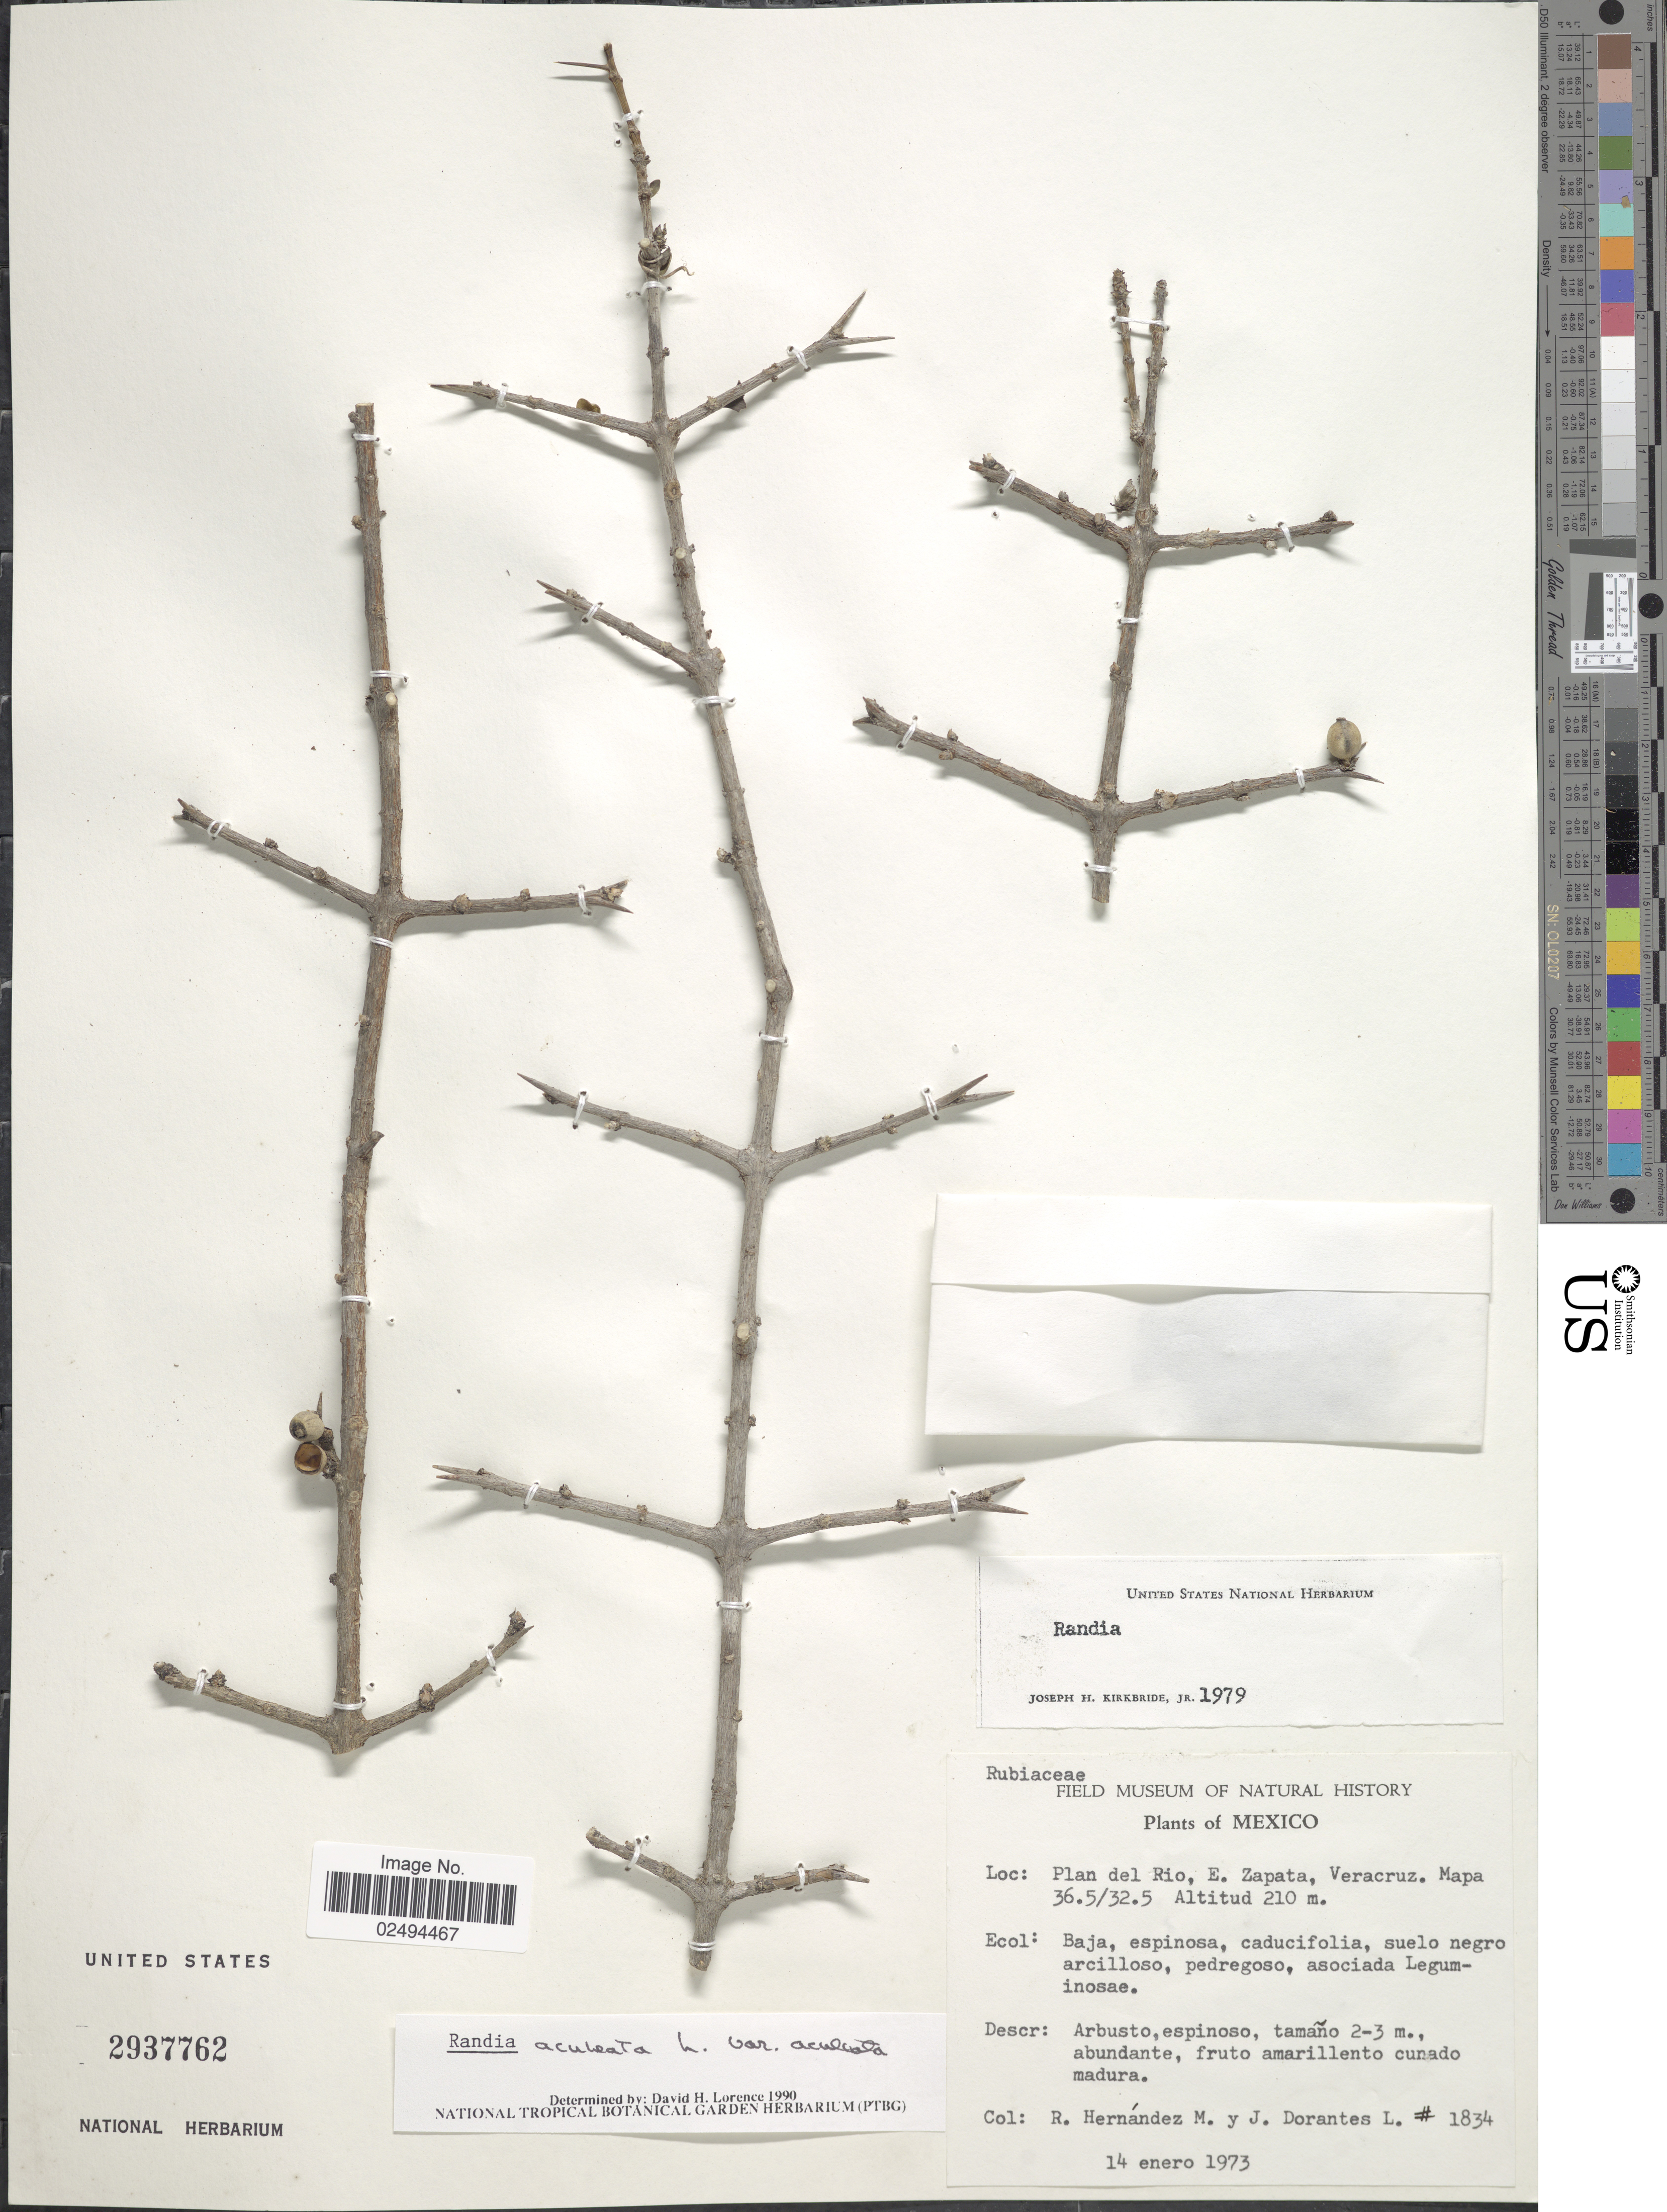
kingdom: Plantae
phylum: Tracheophyta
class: Magnoliopsida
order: Gentianales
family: Rubiaceae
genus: Randia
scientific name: Randia aculeata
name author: L.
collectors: R. Hernández M. & J. Dorantes L.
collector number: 1834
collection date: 1973-01-14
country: Mexico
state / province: Veracruz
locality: Plan del Rio, E. Zapata, Veracruz, Mapa 36.5/32.5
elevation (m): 210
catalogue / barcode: US 2937762